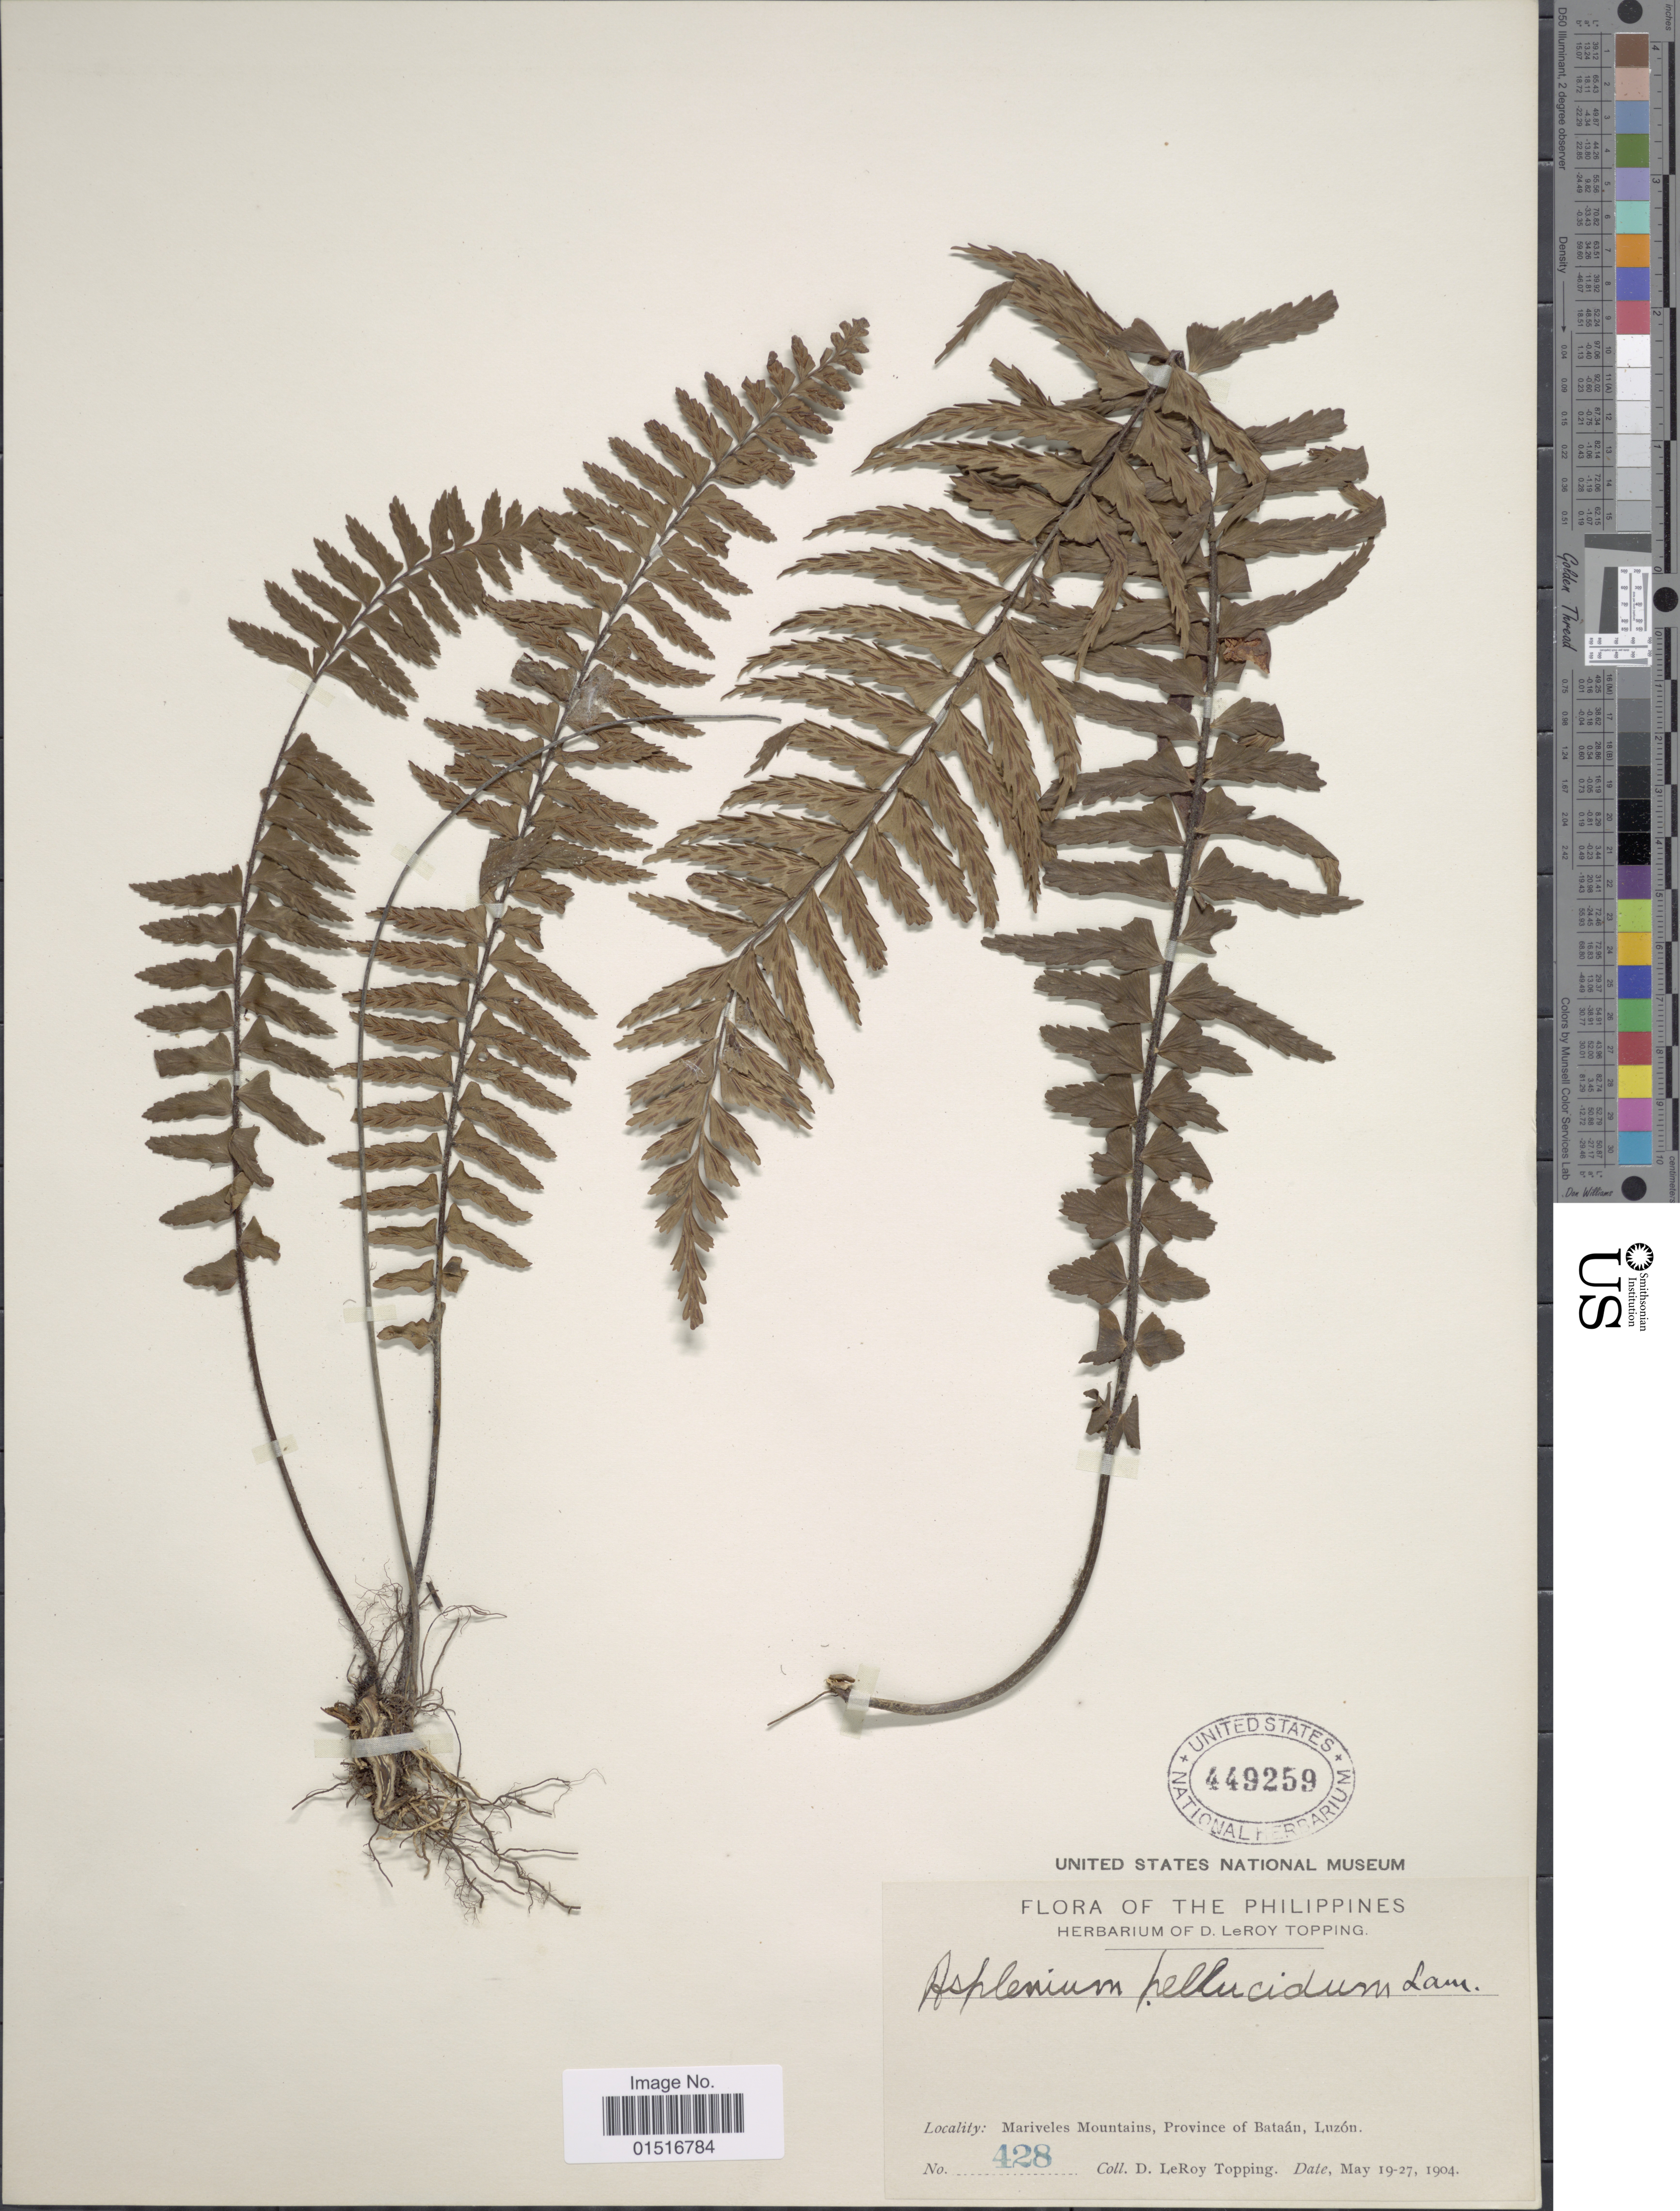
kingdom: Plantae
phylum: Tracheophyta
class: Polypodiopsida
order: Polypodiales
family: Aspleniaceae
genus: Asplenium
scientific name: Asplenium pellucidum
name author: Lam.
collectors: D. L. Topping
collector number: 428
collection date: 1904-05-19/1904-05-27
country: Philippines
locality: Mariveles Mountains Province of Bataan, Luzon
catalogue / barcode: US 449259